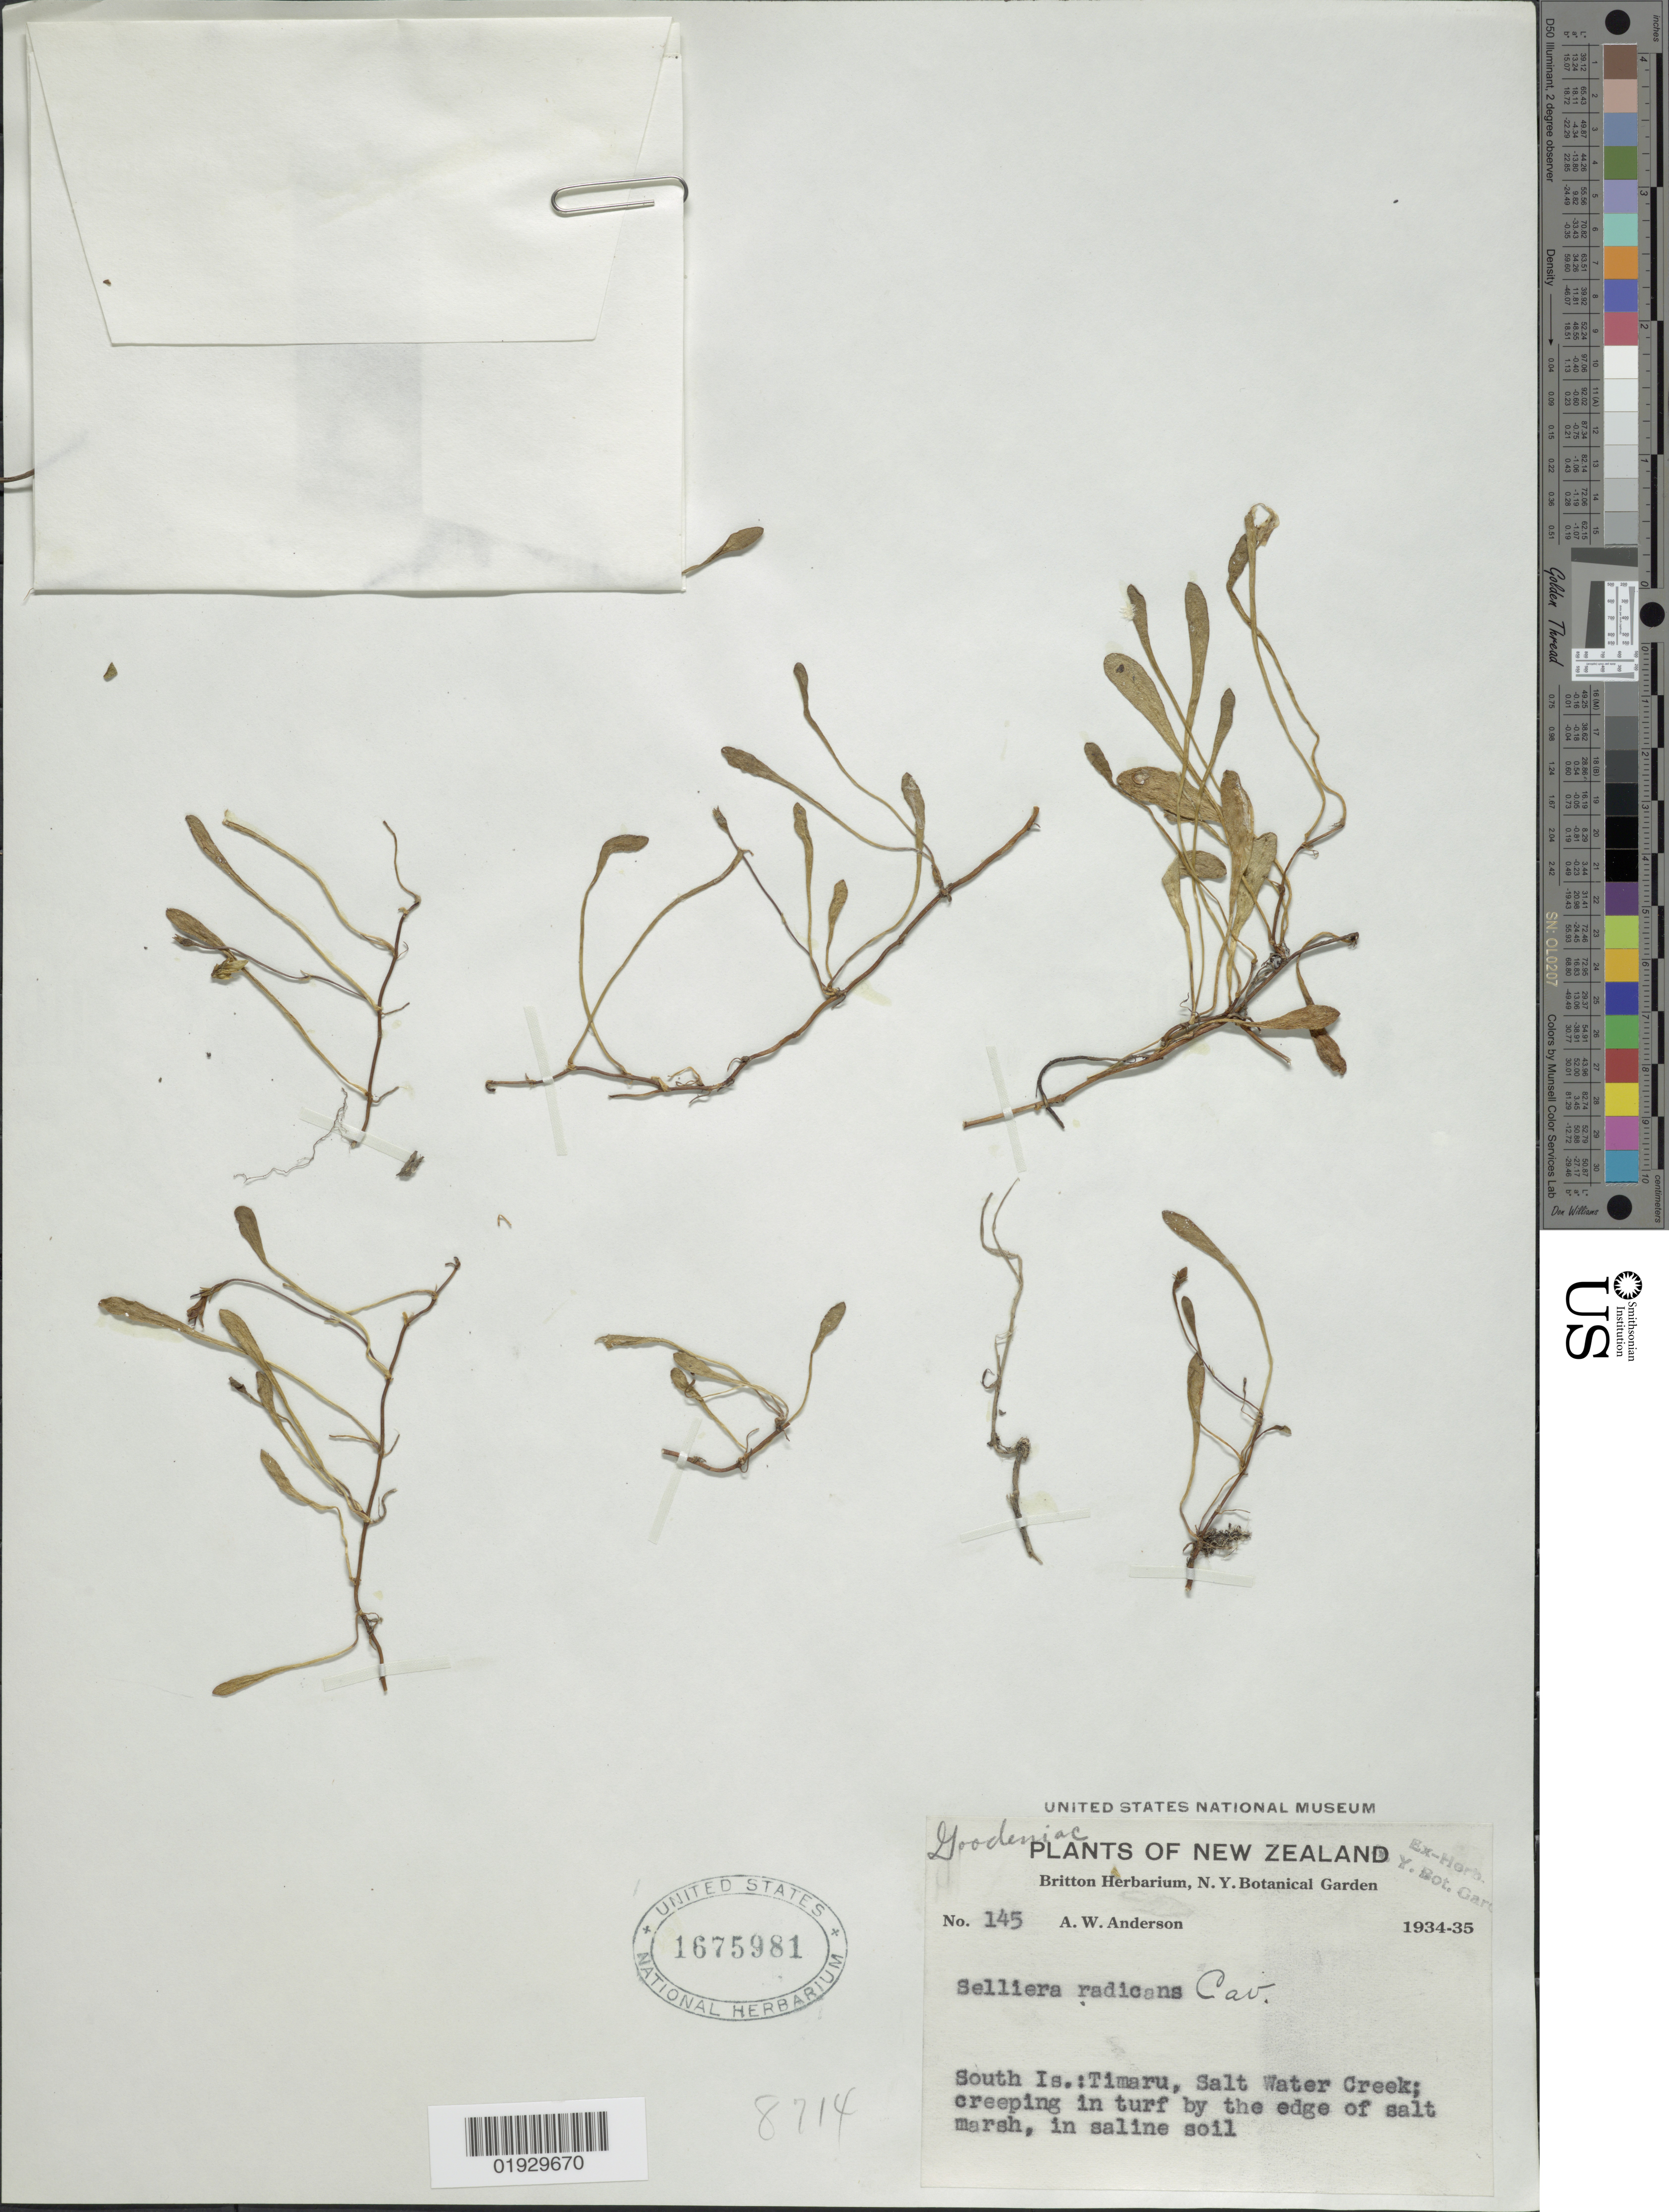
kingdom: Plantae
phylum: Tracheophyta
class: Magnoliopsida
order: Asterales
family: Goodeniaceae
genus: Selliera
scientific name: Selliera radicans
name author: Cav.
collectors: A. W. Anderson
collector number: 145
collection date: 1934/1935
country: New Zealand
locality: South Is.: Timaru, Salt Water Creek.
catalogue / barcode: US 1675981